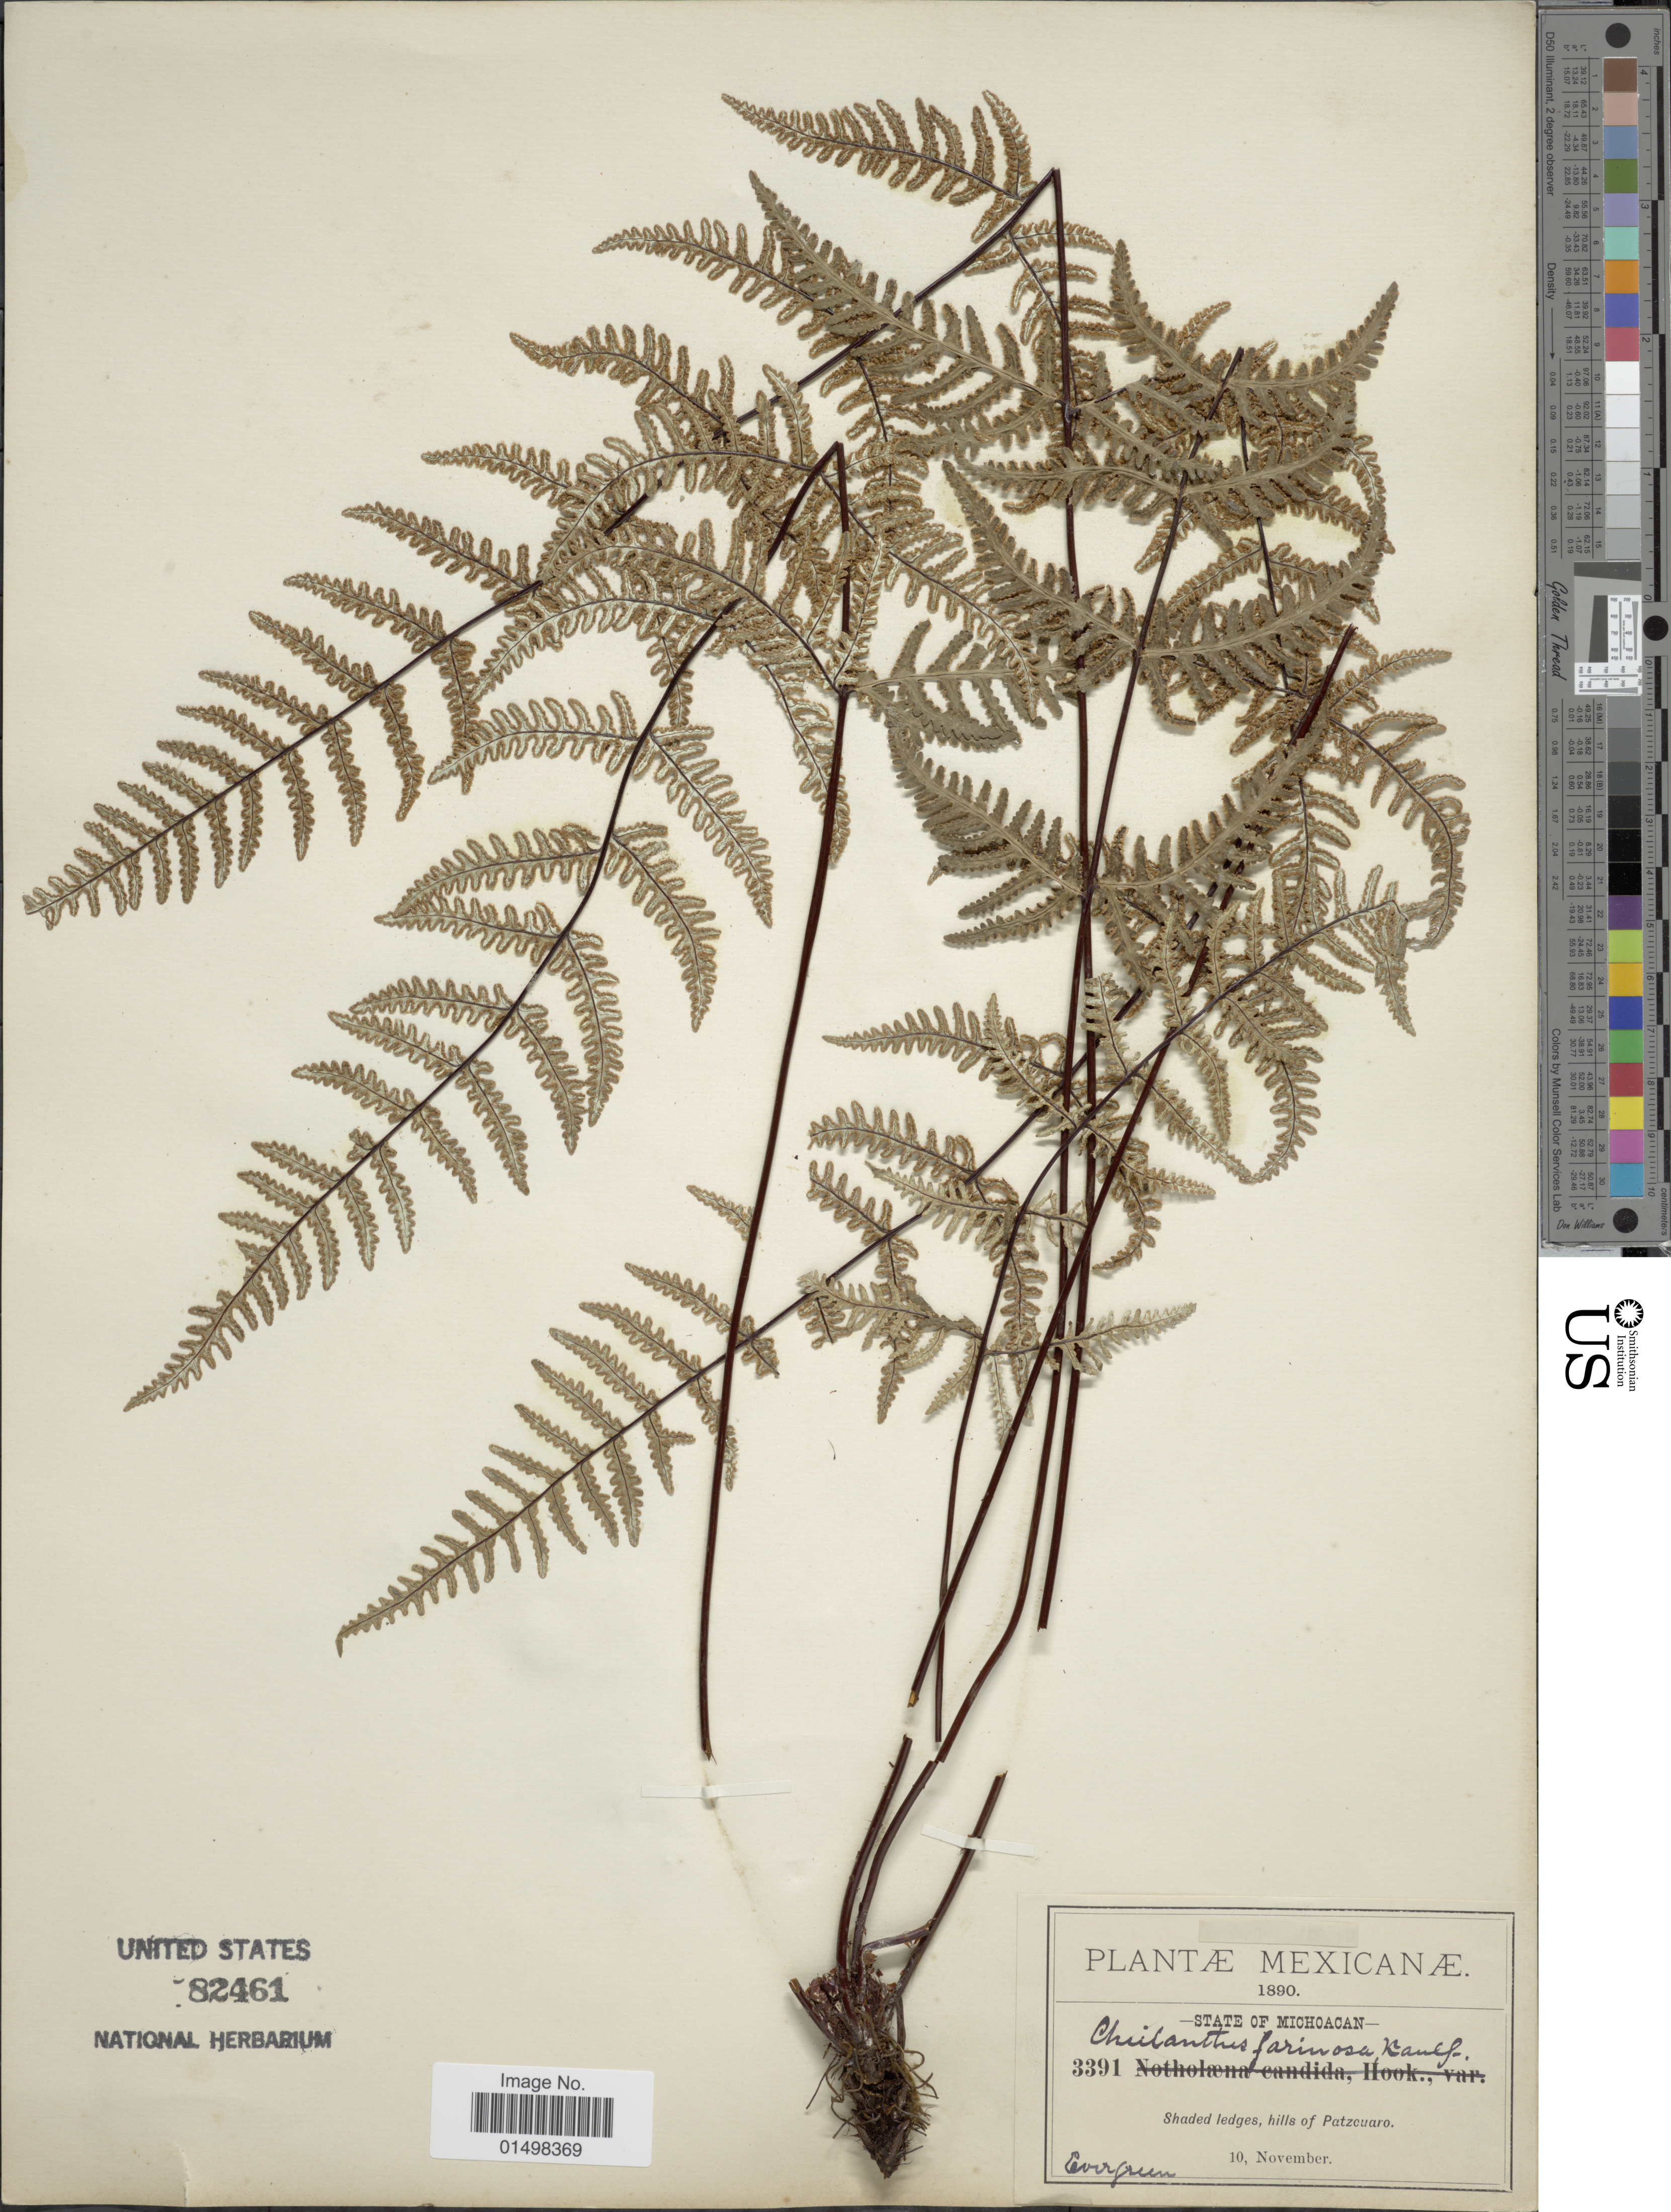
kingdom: Plantae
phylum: Tracheophyta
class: Polypodiopsida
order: Polypodiales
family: Pteridaceae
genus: Aleuritopteris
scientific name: Aleuritopteris farinosa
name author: (Forssk.) Fée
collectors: Evergreen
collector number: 3391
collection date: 1890-11-10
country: Mexico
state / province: Michoacán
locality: State of Michoacan. hills of Patzcuaro.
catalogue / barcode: US 82461